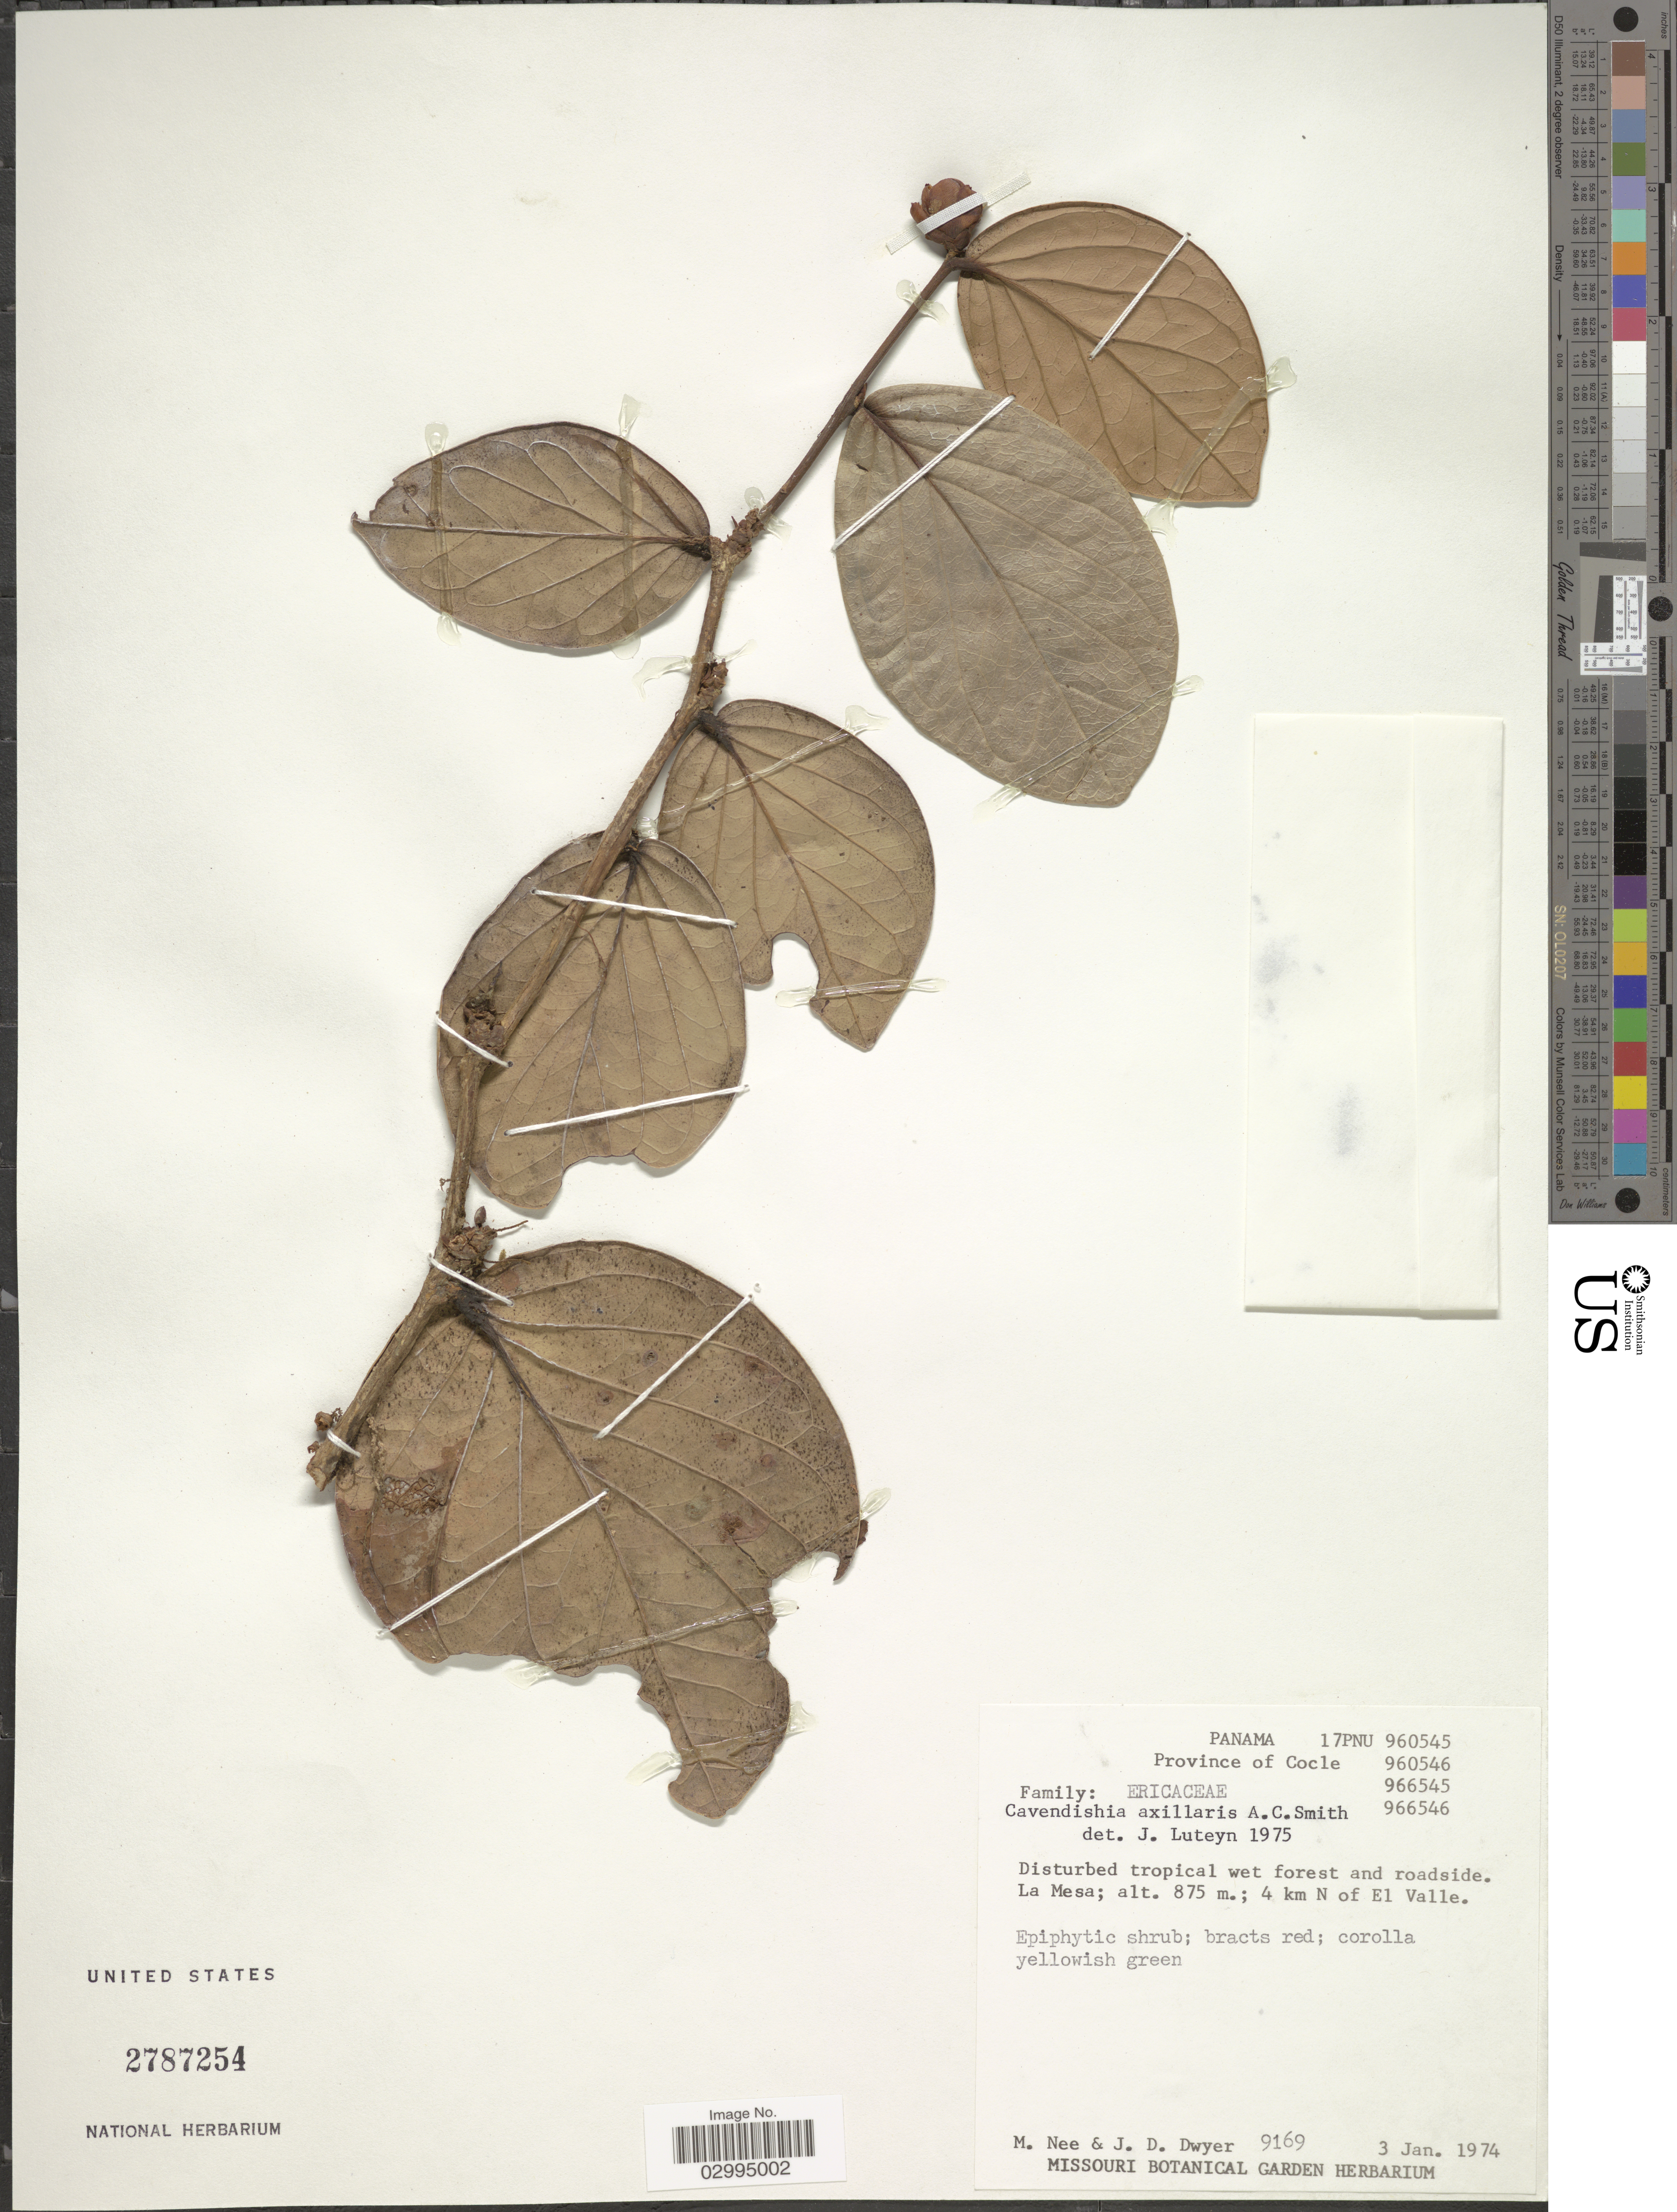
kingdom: Plantae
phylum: Tracheophyta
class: Magnoliopsida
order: Ericales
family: Ericaceae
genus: Cavendishia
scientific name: Cavendishia axillaris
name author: A.C. Sm.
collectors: M. Nee & J. D. Dwyer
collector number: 9169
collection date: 1974-01-03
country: Panama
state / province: Coclé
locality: Disturbed tropical wet forest and roadside. La Mesa; 4 km N of El Valle.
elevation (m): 875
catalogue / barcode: US 2787254